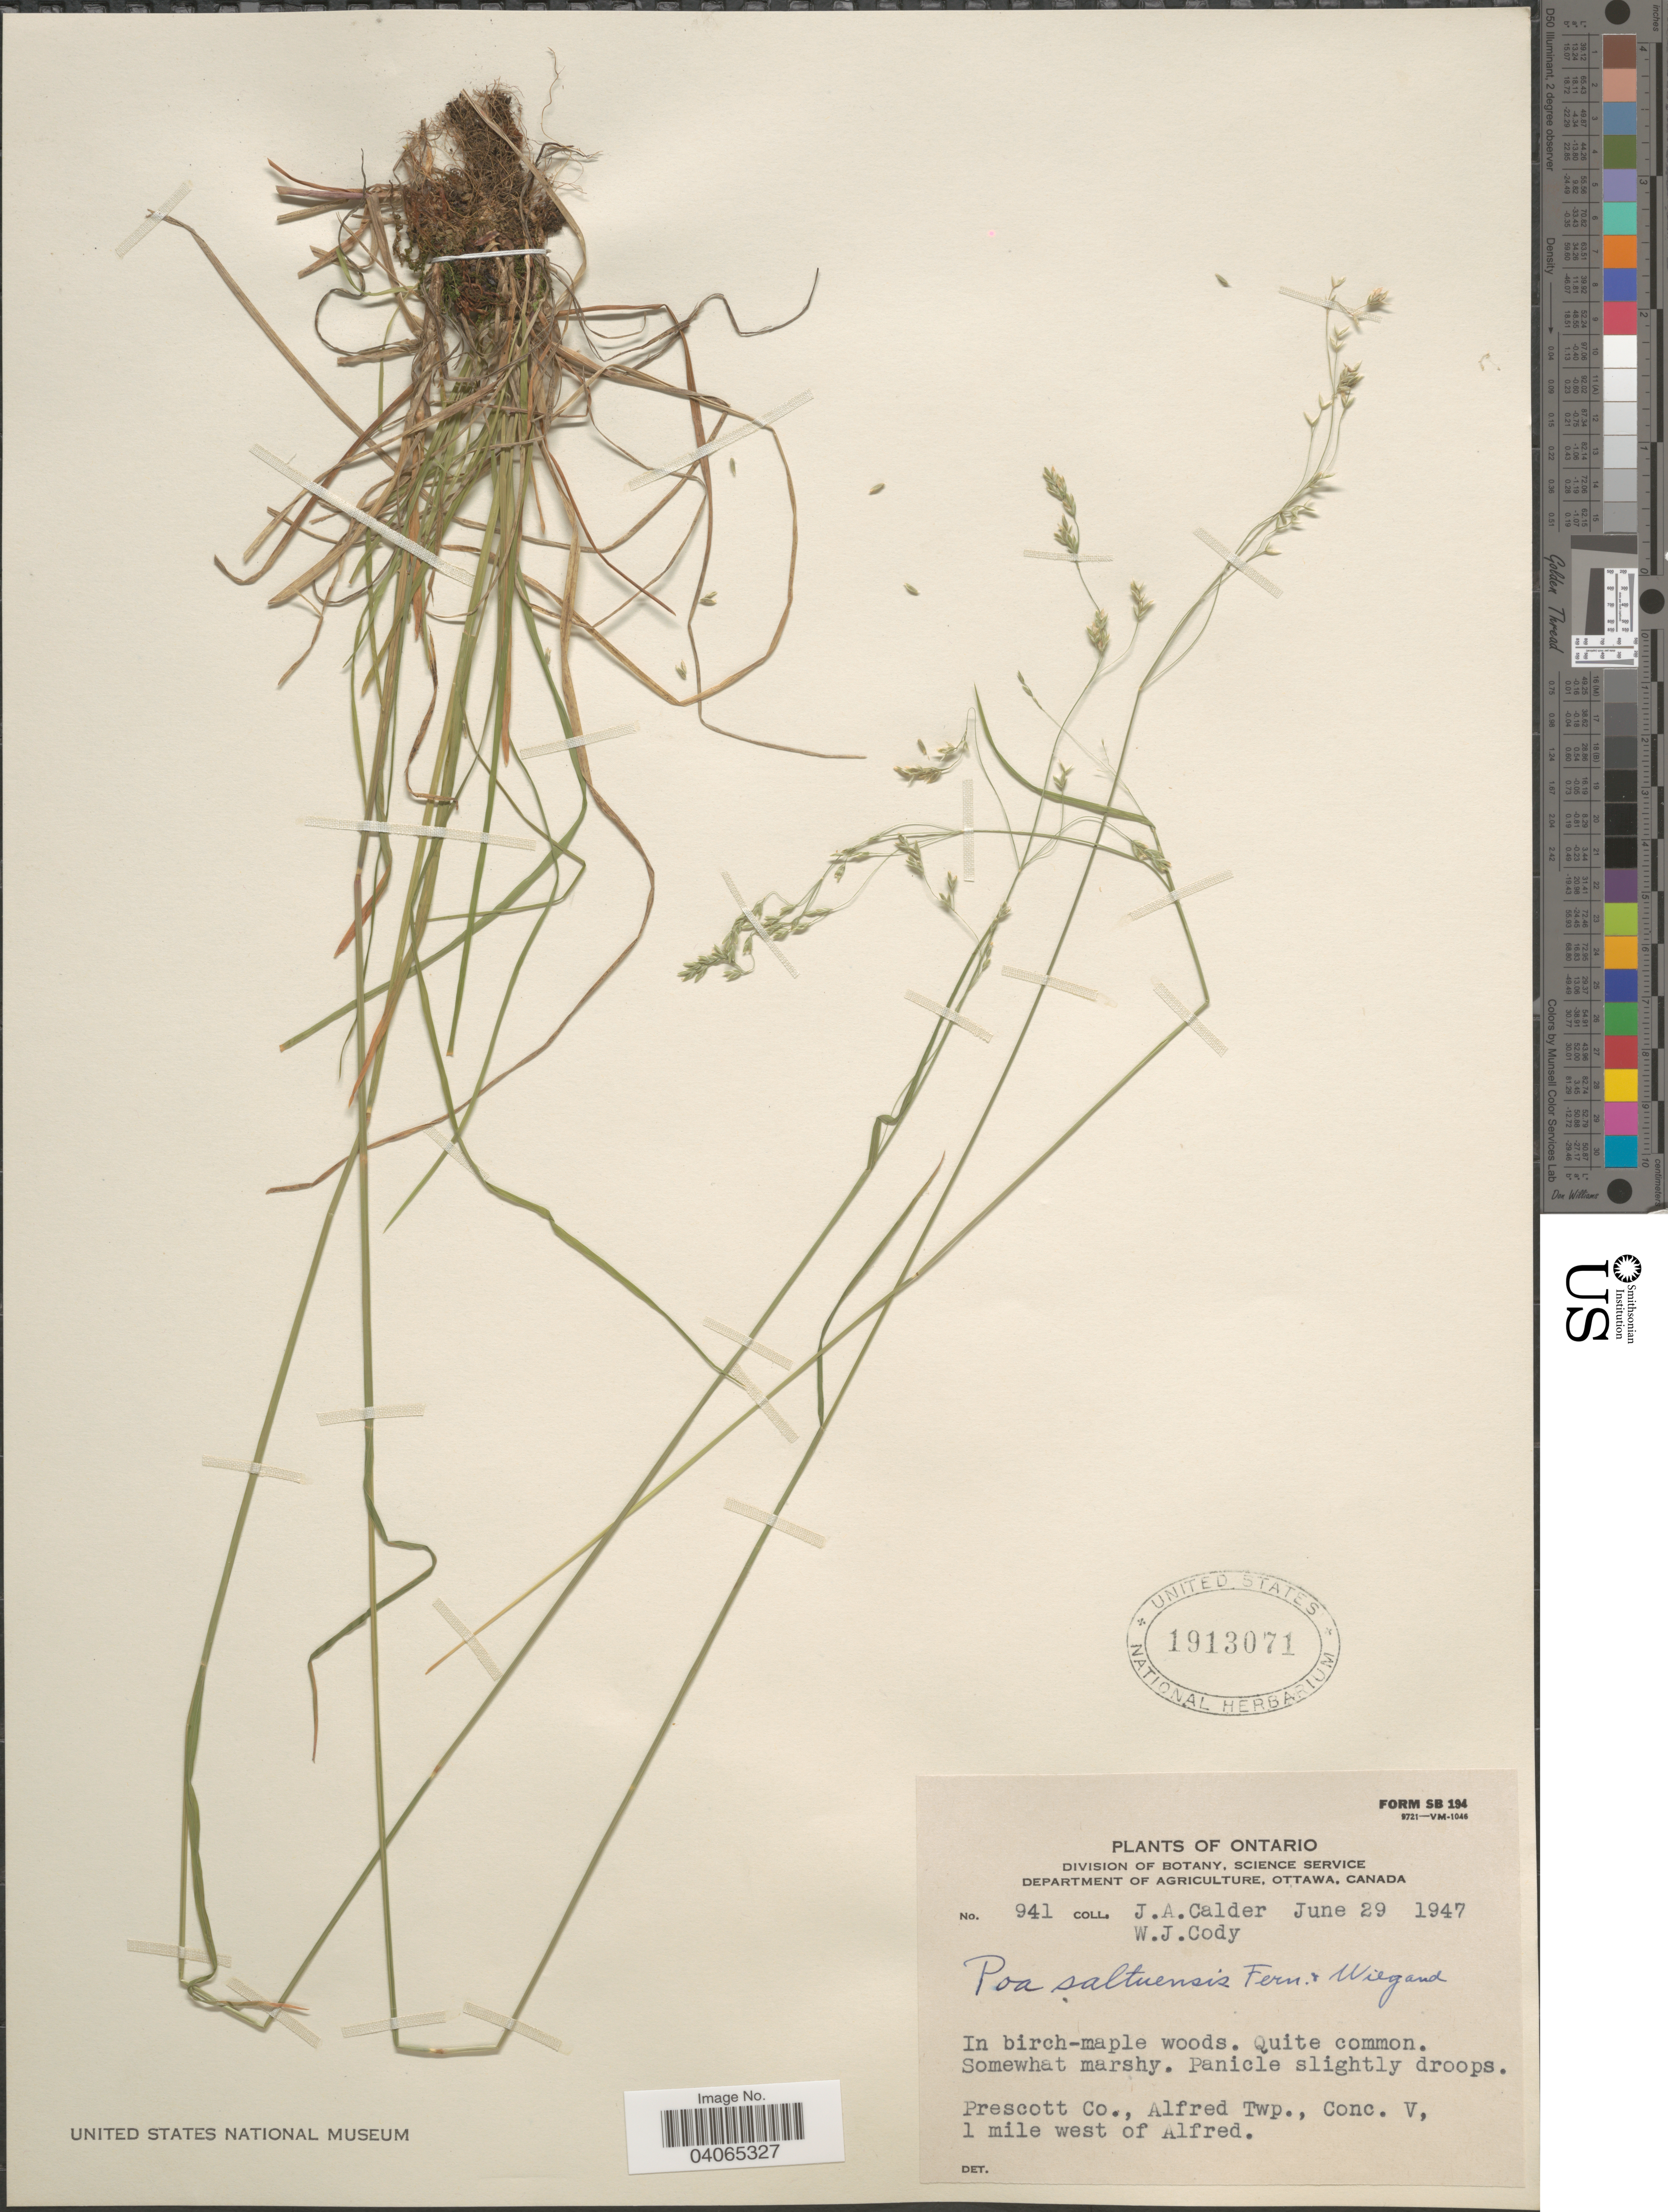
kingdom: Plantae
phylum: Tracheophyta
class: Liliopsida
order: Poales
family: Poaceae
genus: Poa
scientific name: Poa saltuensis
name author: Fernald & Wiegand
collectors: J. A. Calder & W. Cody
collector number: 941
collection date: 1947-06-29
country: Canada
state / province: Ontario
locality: Prescott Co., Alfred Twp., Conc. V, 1 miles west of Alfred.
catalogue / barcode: US 1913071